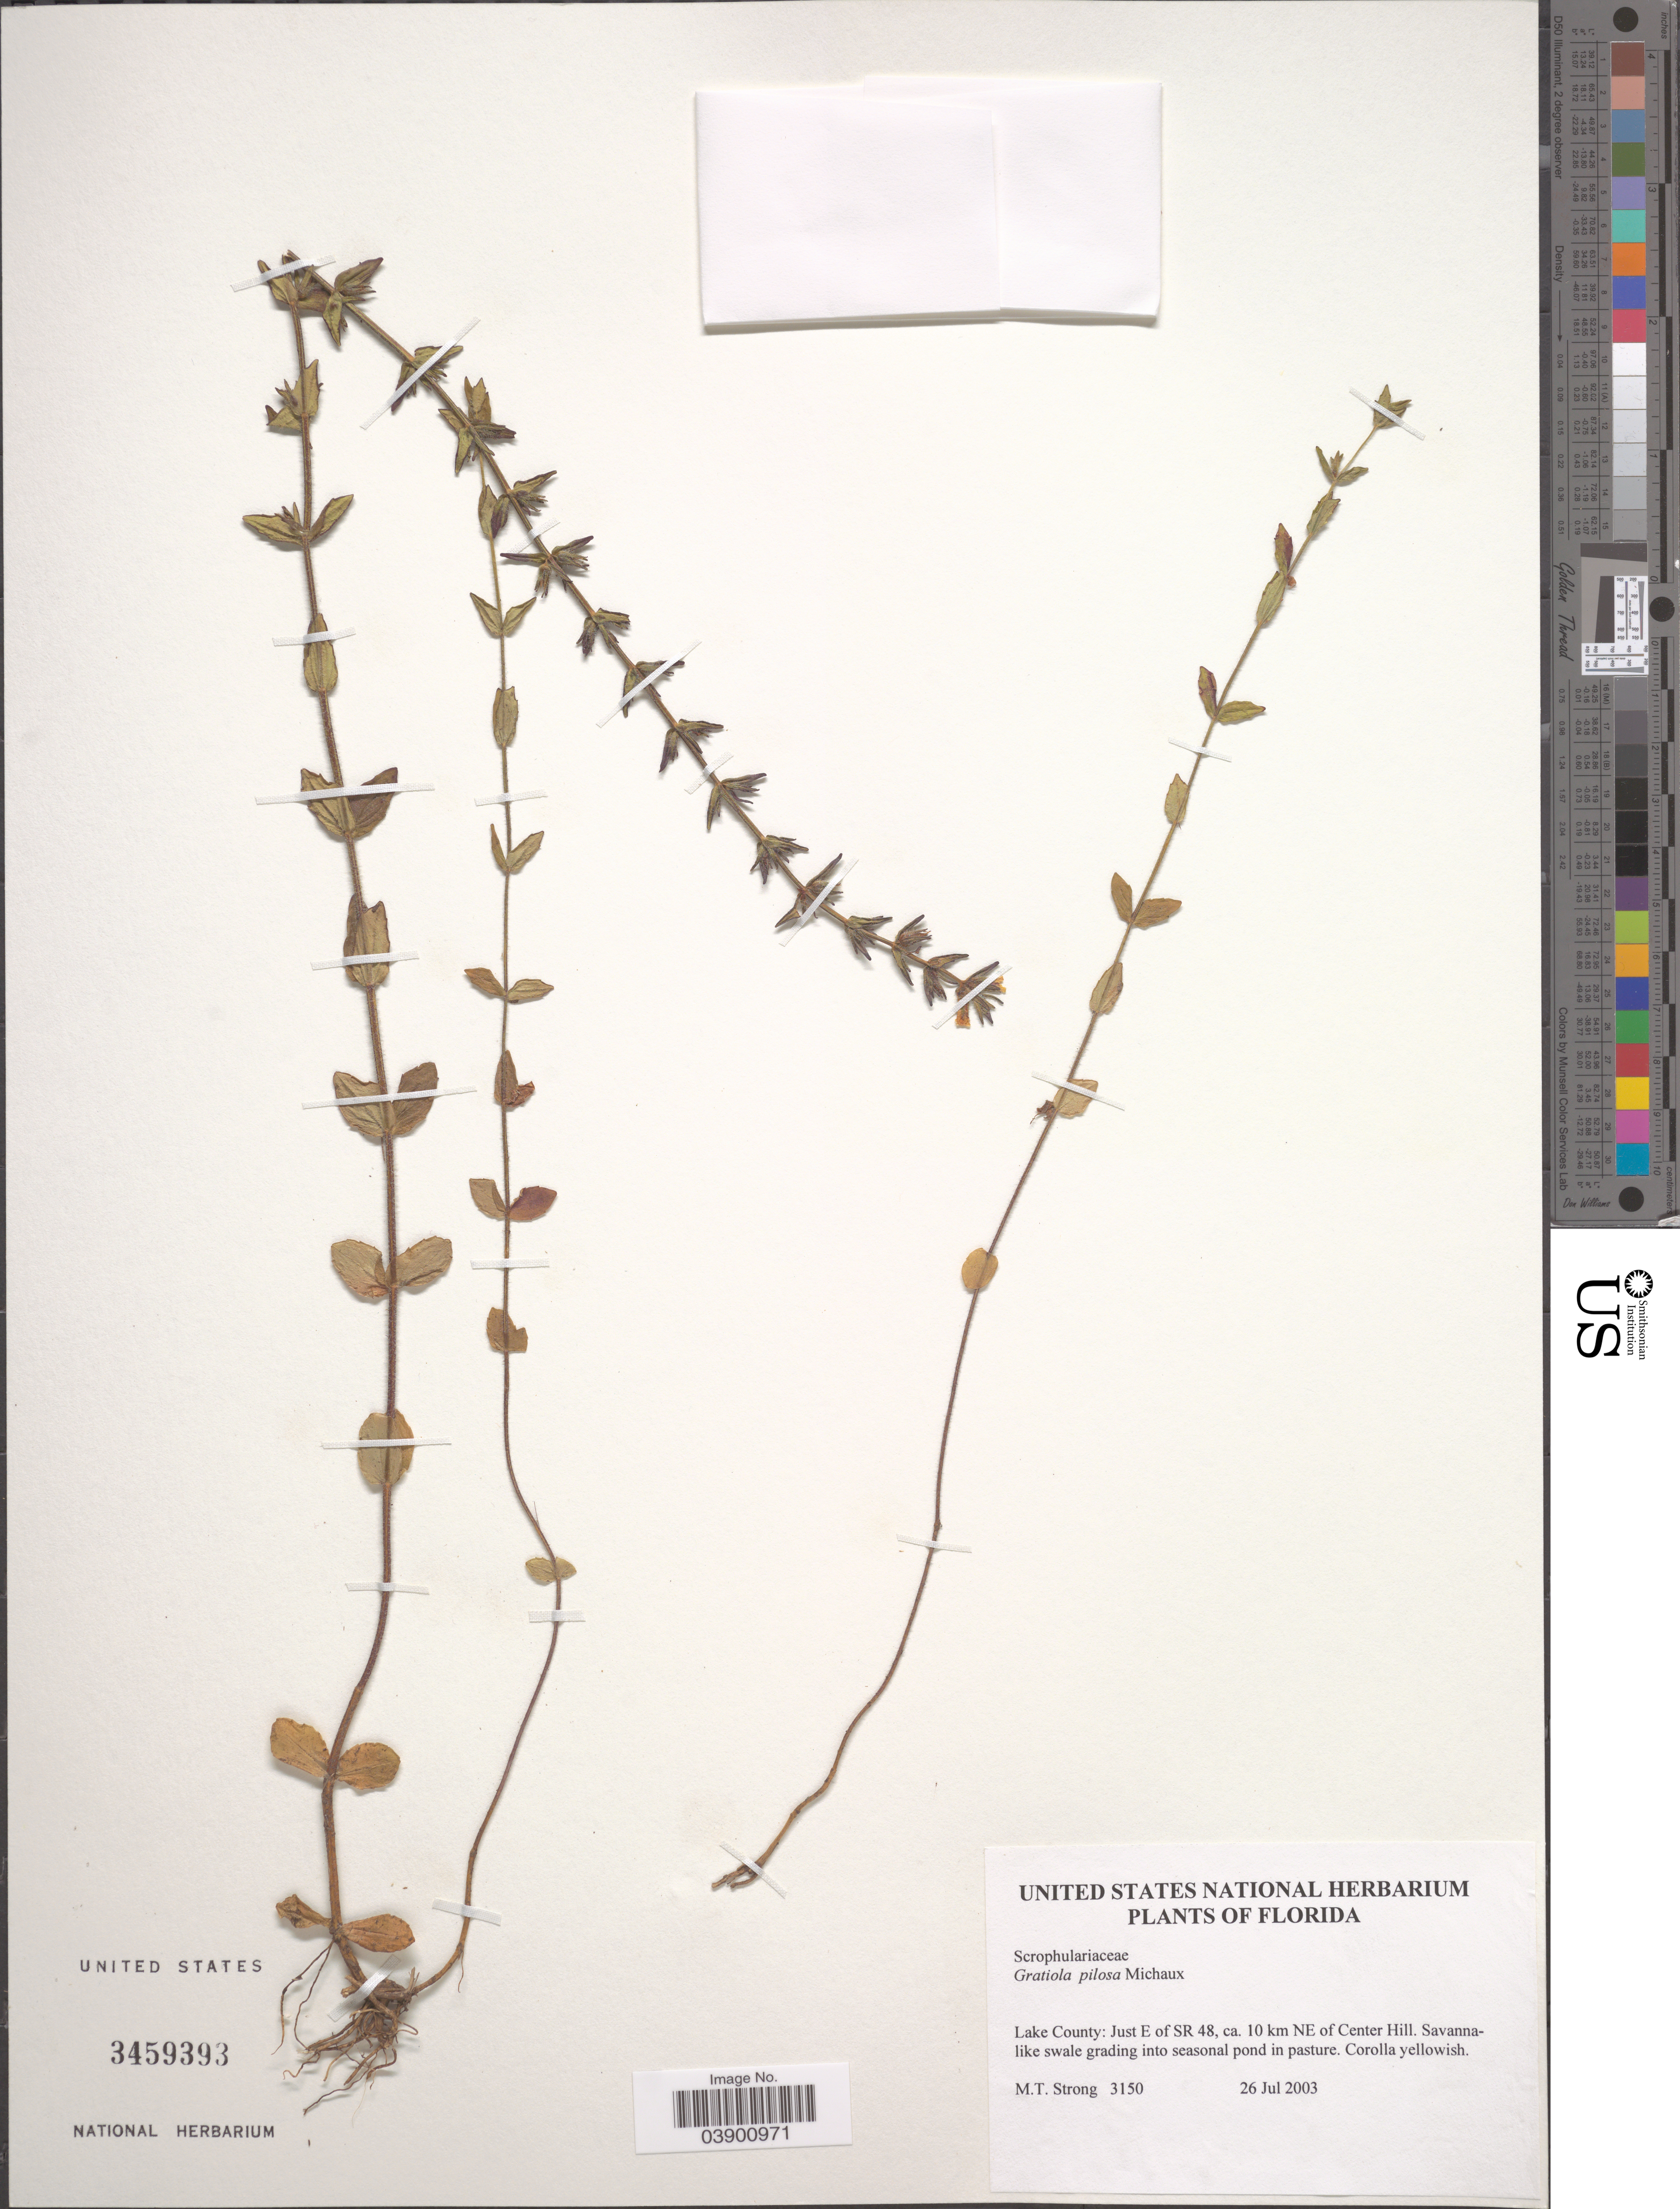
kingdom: Plantae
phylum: Tracheophyta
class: Magnoliopsida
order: Lamiales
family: Plantaginaceae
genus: Gratiola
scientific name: Gratiola pilosa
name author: Michx.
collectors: M. T. Strong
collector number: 3150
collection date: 2003-07-26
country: United States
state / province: Florida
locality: Lake County: Just E of SR 48, ca. 10 km NE of Center Hill.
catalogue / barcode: US 3459393